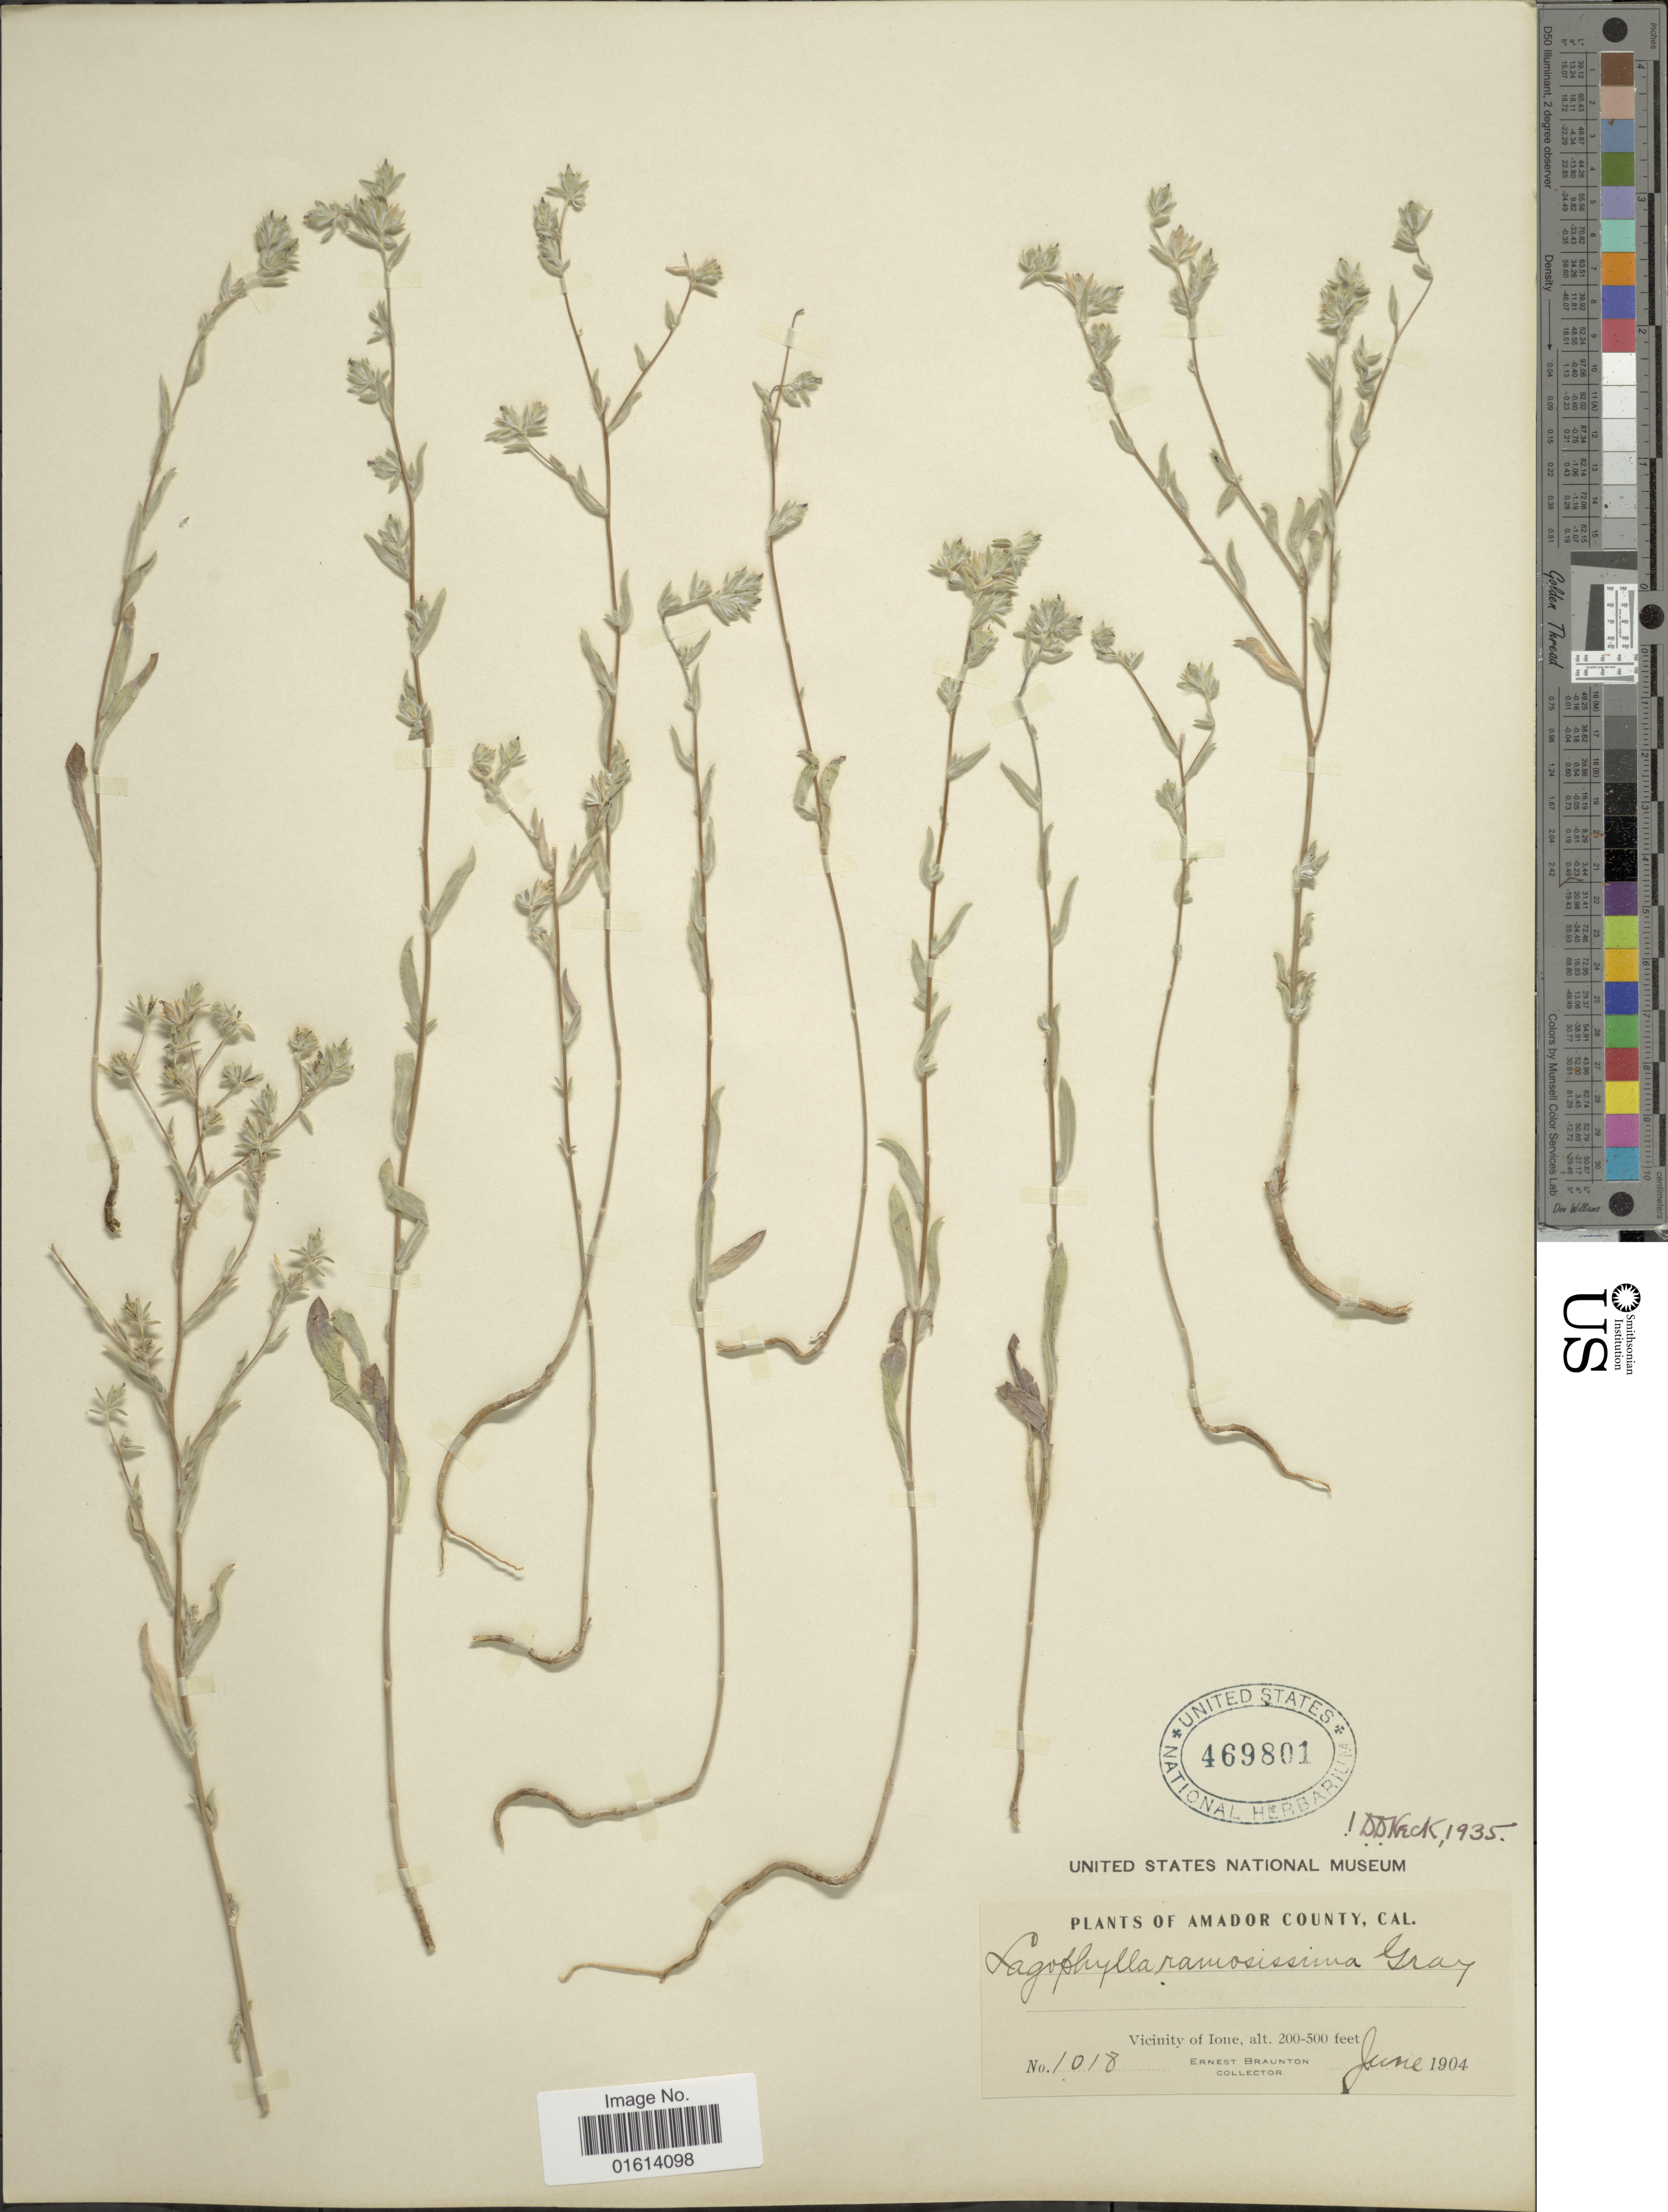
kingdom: Plantae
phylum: Tracheophyta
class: Magnoliopsida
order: Asterales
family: Asteraceae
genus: Lagophylla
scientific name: Lagophylla ramosissima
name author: Nutt.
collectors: E. Braunton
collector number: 1018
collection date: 1904-06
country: United States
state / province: California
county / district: Amador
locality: Amador County, Cal., Vicinity of Ione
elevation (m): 61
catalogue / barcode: US 469801